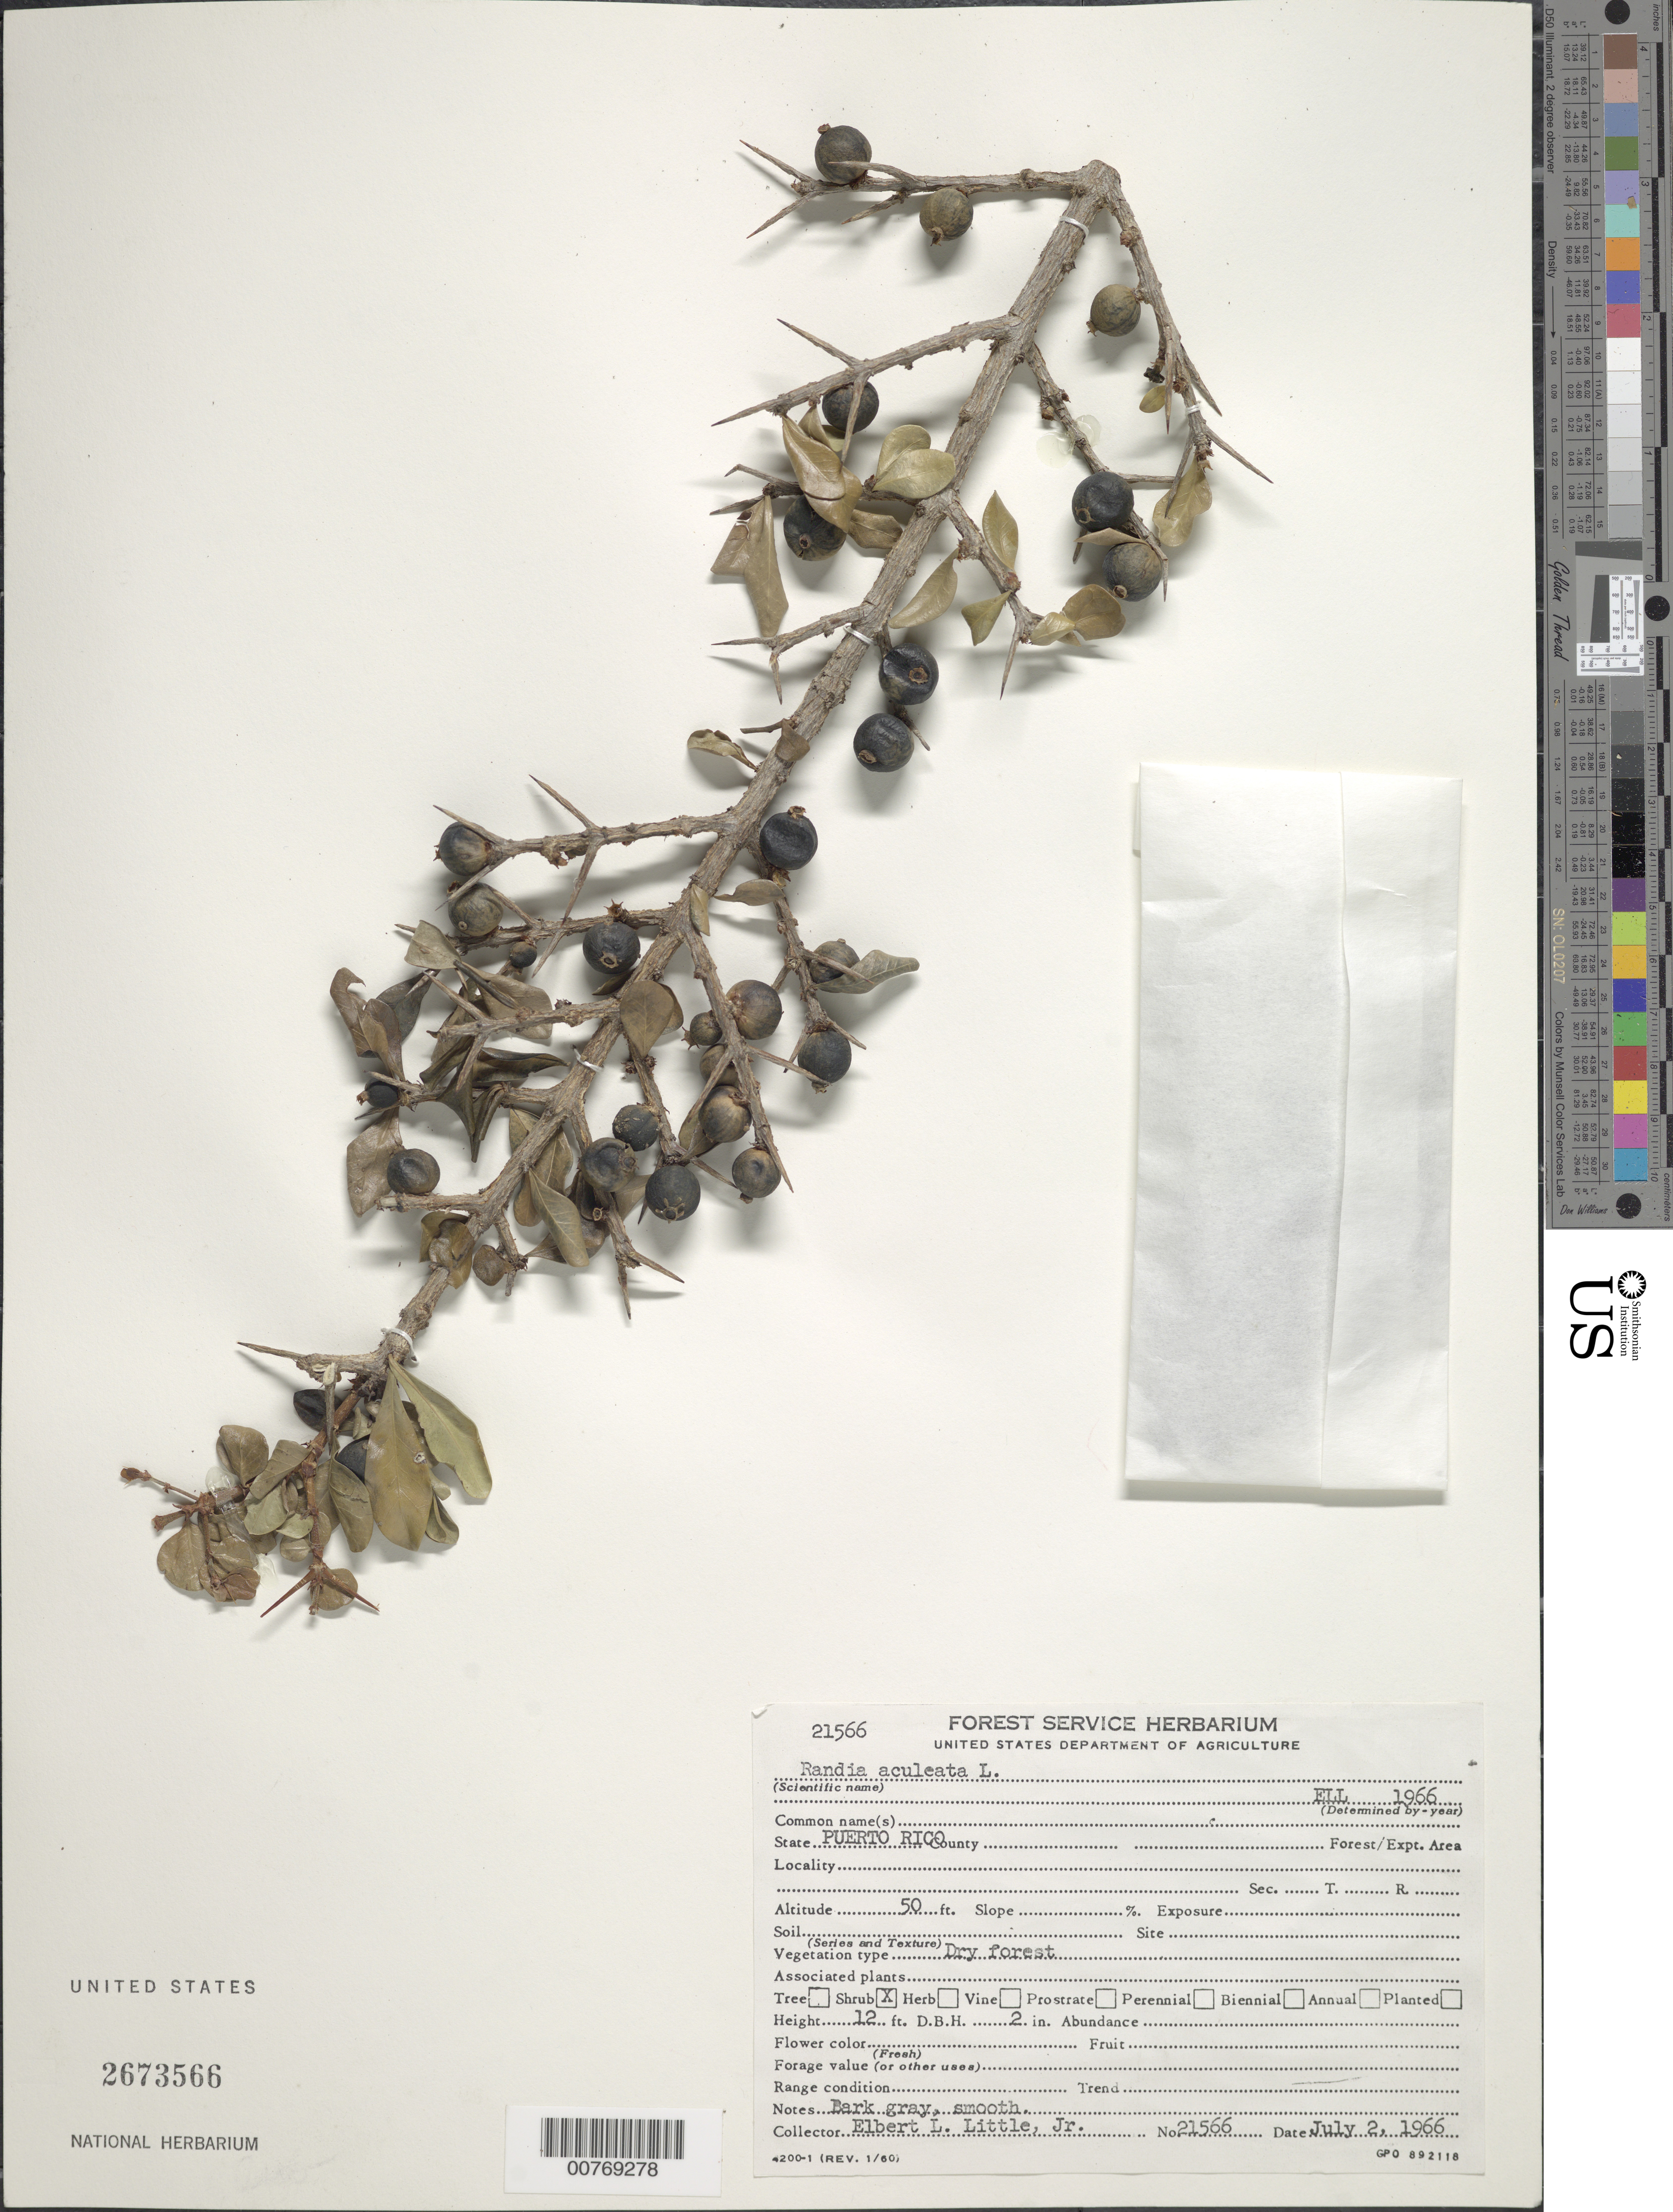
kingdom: Plantae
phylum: Tracheophyta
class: Magnoliopsida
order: Gentianales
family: Rubiaceae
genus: Randia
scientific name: Randia aculeata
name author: L.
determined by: Little, Elbert L., Jr., (FSSR), United States Department of Agriculture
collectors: E. L. Little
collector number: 21566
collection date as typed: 02 Jul 1966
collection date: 1966-07-02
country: Puerto Rico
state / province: Fajardo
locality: None provided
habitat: Dry forest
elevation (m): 15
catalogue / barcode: US 2673566